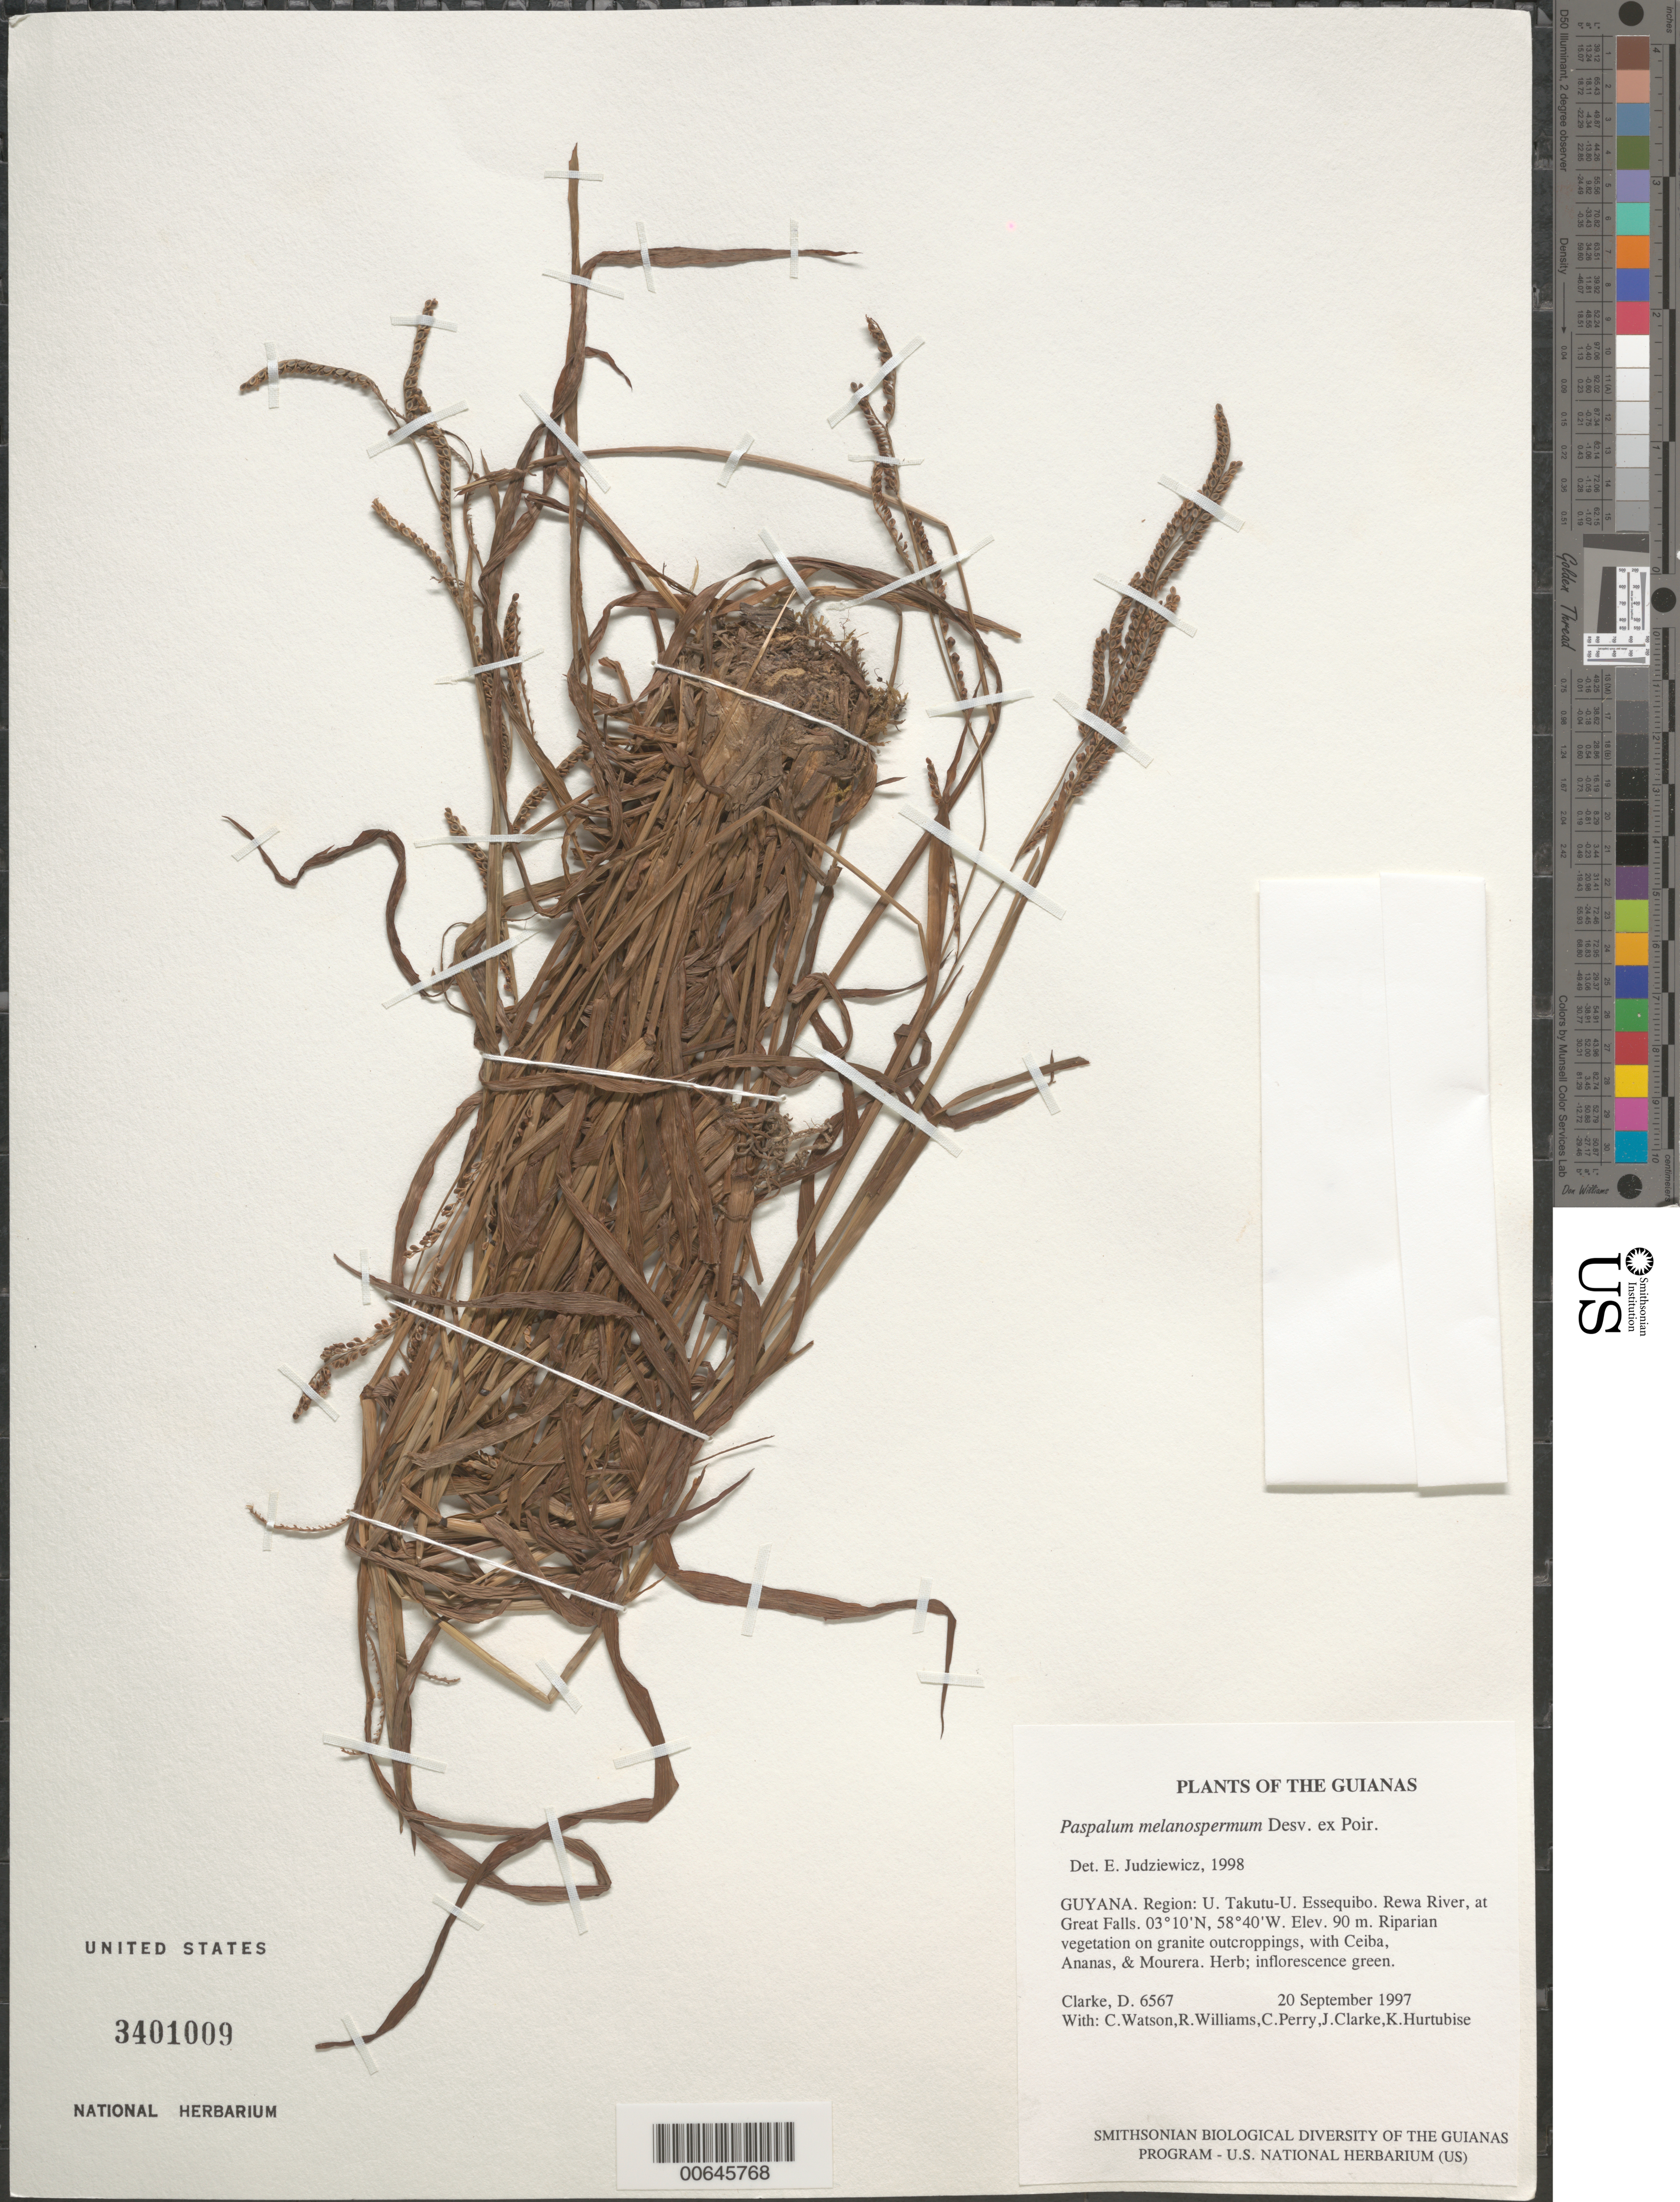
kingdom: Plantae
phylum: Tracheophyta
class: Liliopsida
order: Poales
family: Poaceae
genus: Paspalum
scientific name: Paspalum melanospermum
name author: Desv. ex Poir.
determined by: Judziewicz, E. J.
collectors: H. D. Clarke, C. Watson, R. Williams, C. Perry, J. Clarke & K. Hurtubise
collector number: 6567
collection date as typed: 20 September 1997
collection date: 1997-09-20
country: Guyana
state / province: U. Takutu-U. Essequibo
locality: Rewa River, at Great Falls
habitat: Riparian vegetation on granite outcroppings, with Ceiba, Ananas, & Mourera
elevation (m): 90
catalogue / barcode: US 3401009